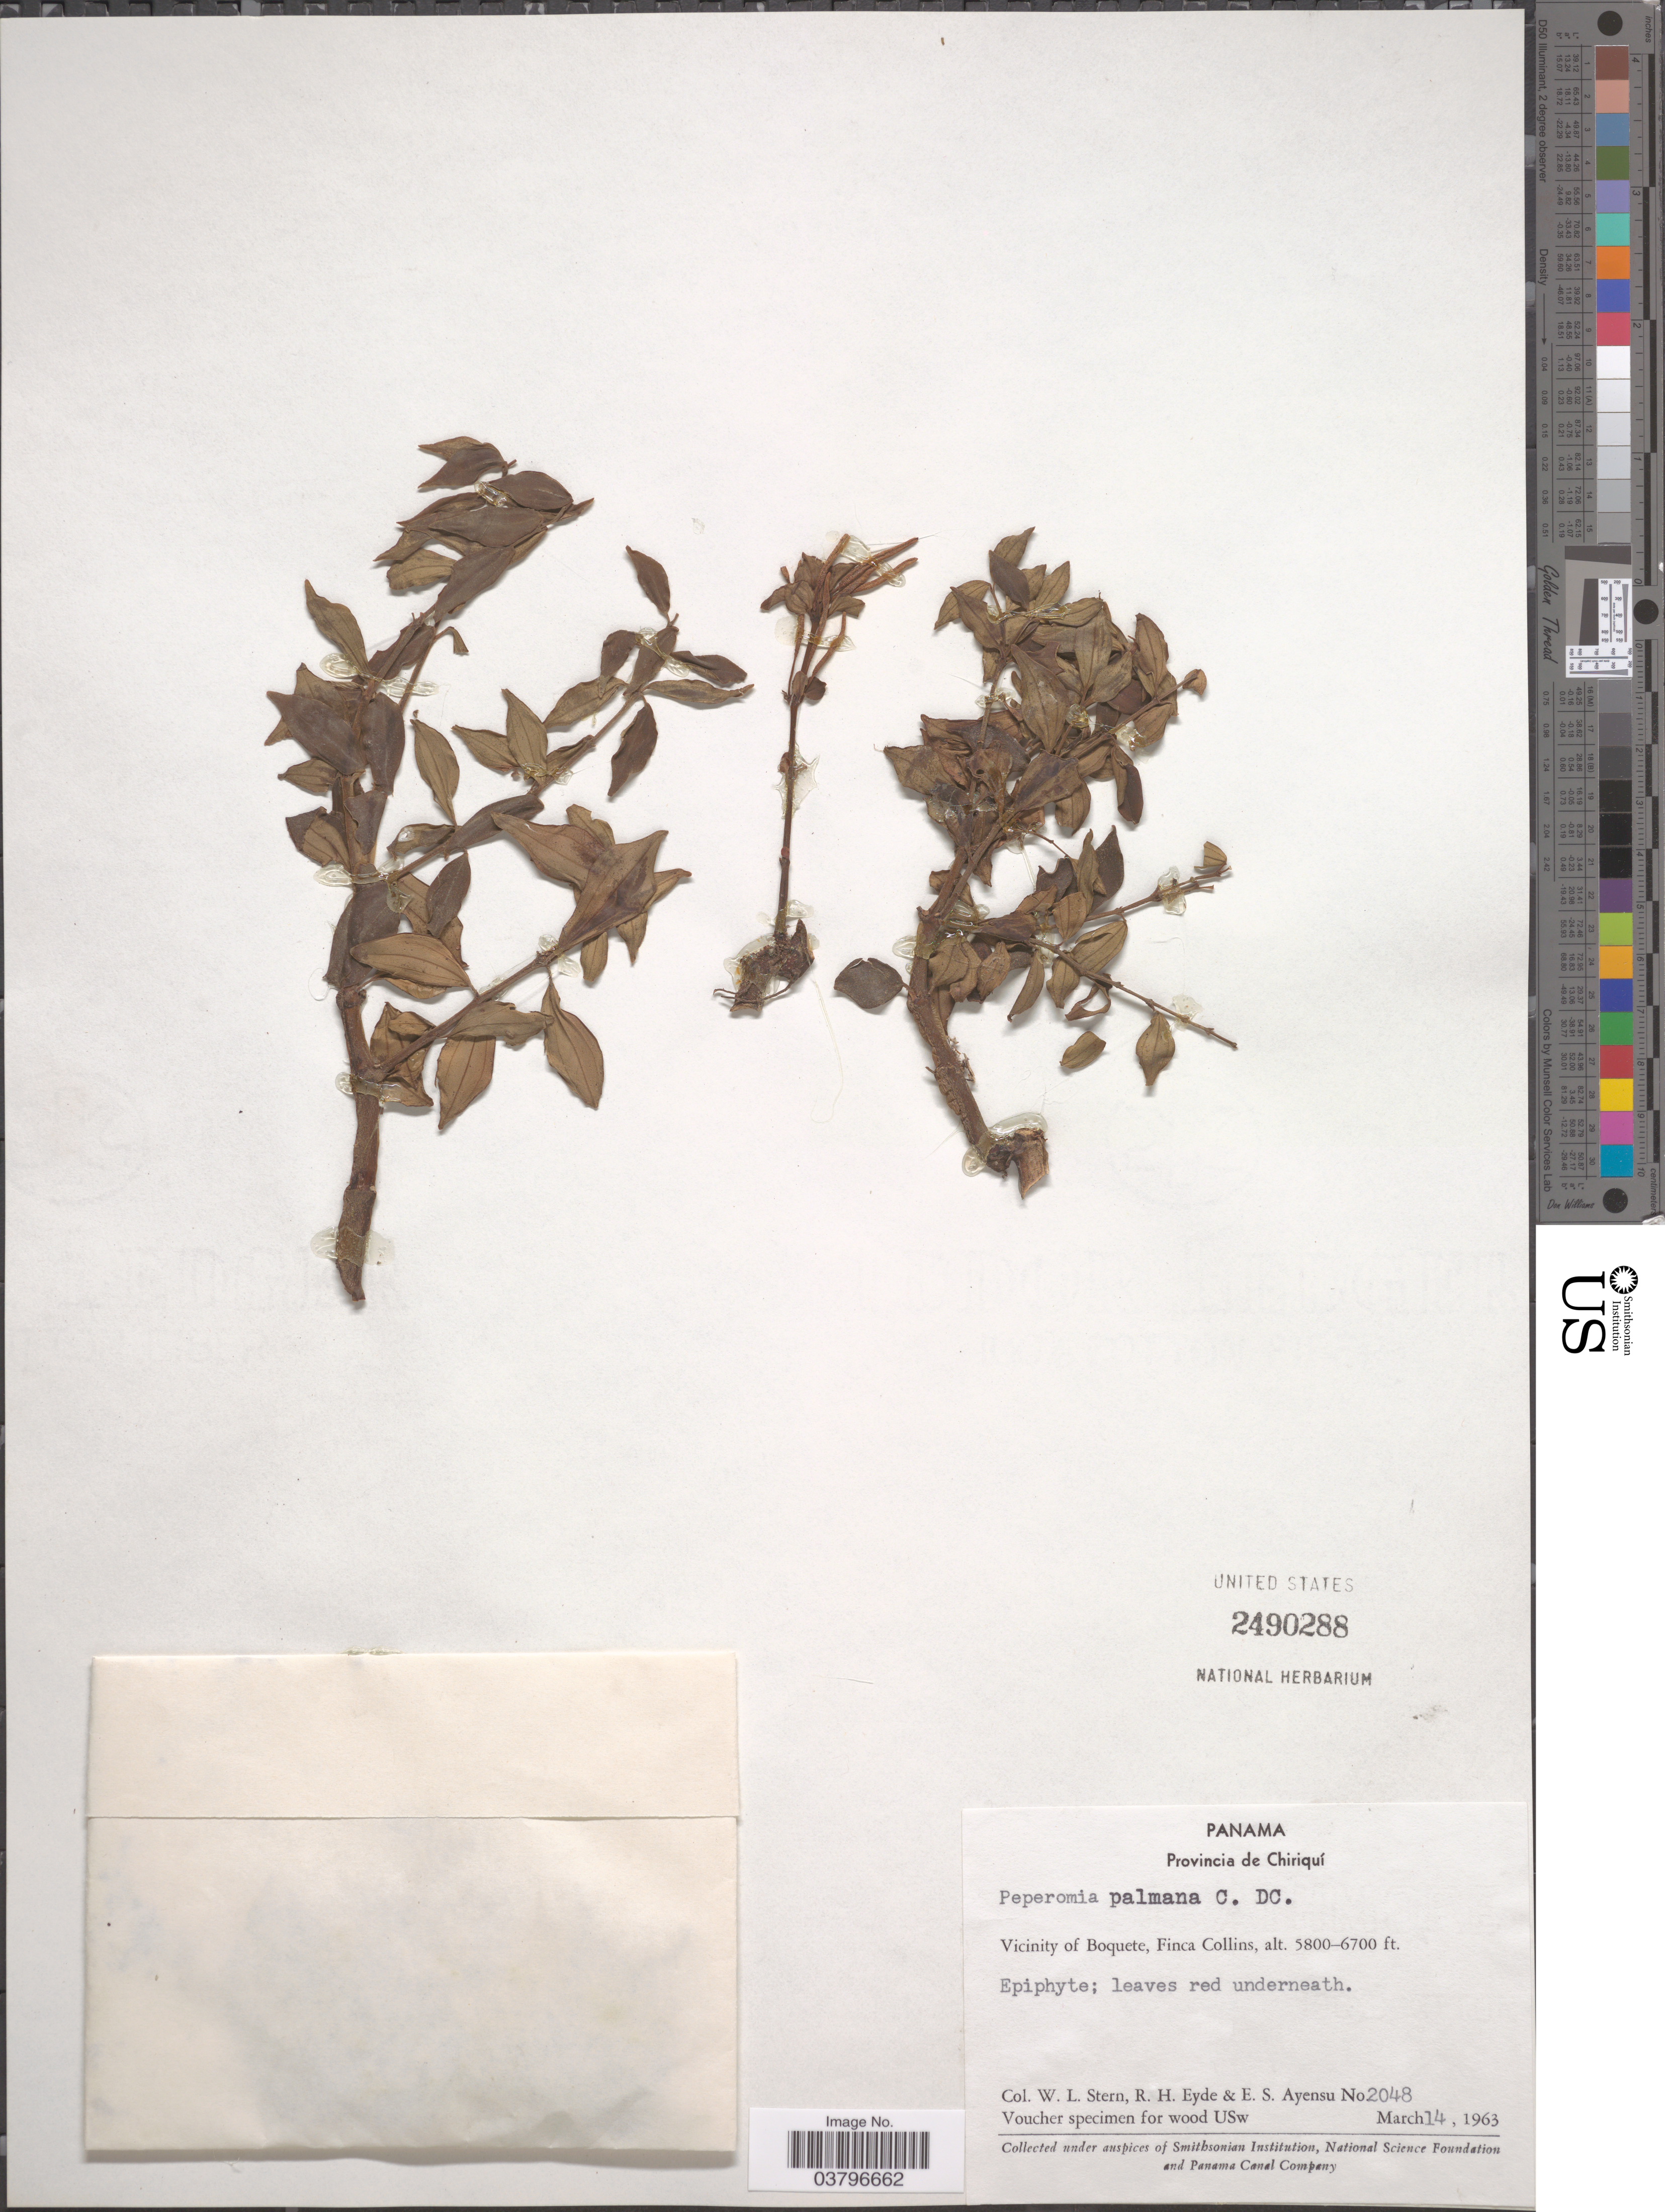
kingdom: Plantae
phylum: Tracheophyta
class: Magnoliopsida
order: Piperales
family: Piperaceae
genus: Peperomia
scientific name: Peperomia palmana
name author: C. DC.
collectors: W. L. Stern, R. H. Eyde & E. S. Ayensu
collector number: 2048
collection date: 1963-03-14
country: Panama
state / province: Chiriqui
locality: Vicinity of Boquete, Finca Collins.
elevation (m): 1768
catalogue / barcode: US 2490288